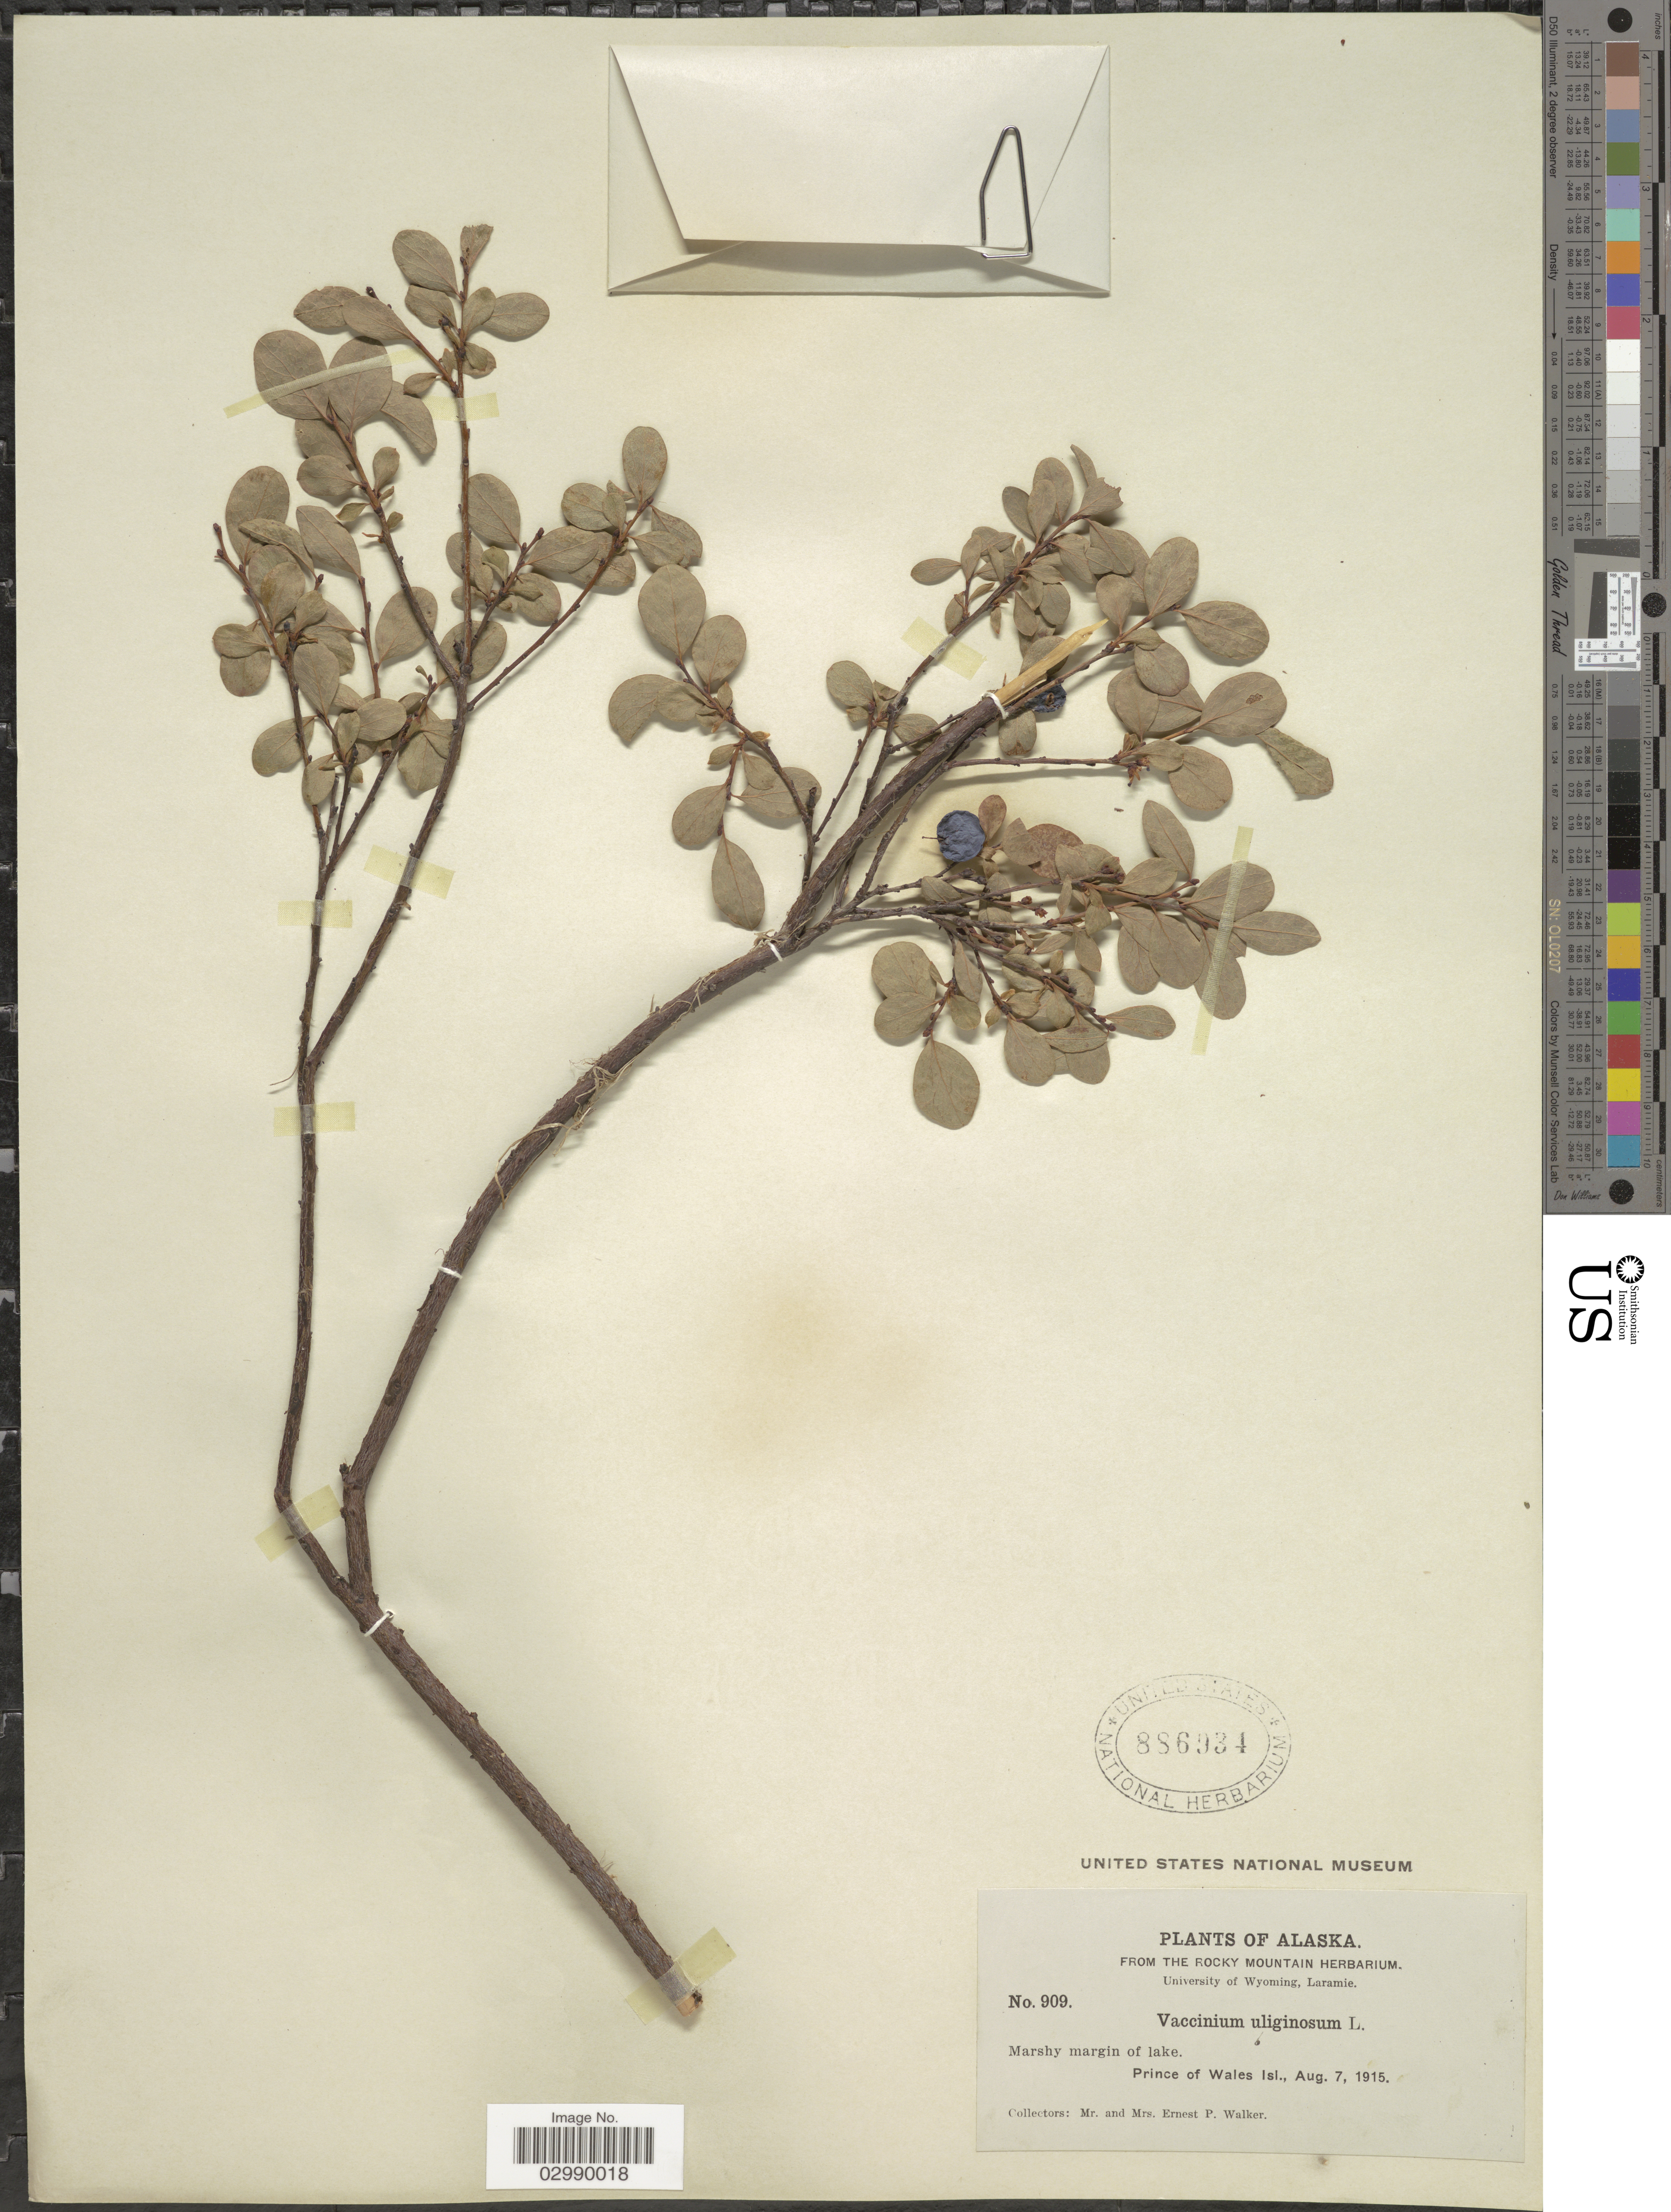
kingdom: Plantae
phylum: Tracheophyta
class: Magnoliopsida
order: Ericales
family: Ericaceae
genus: Vaccinium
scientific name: Vaccinium uliginosum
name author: L.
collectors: E. Walker & E. Walker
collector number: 909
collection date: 1915-08-07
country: United States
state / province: Alaska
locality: Marshy margin lake, Prince of Wales Isl.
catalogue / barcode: US 886934